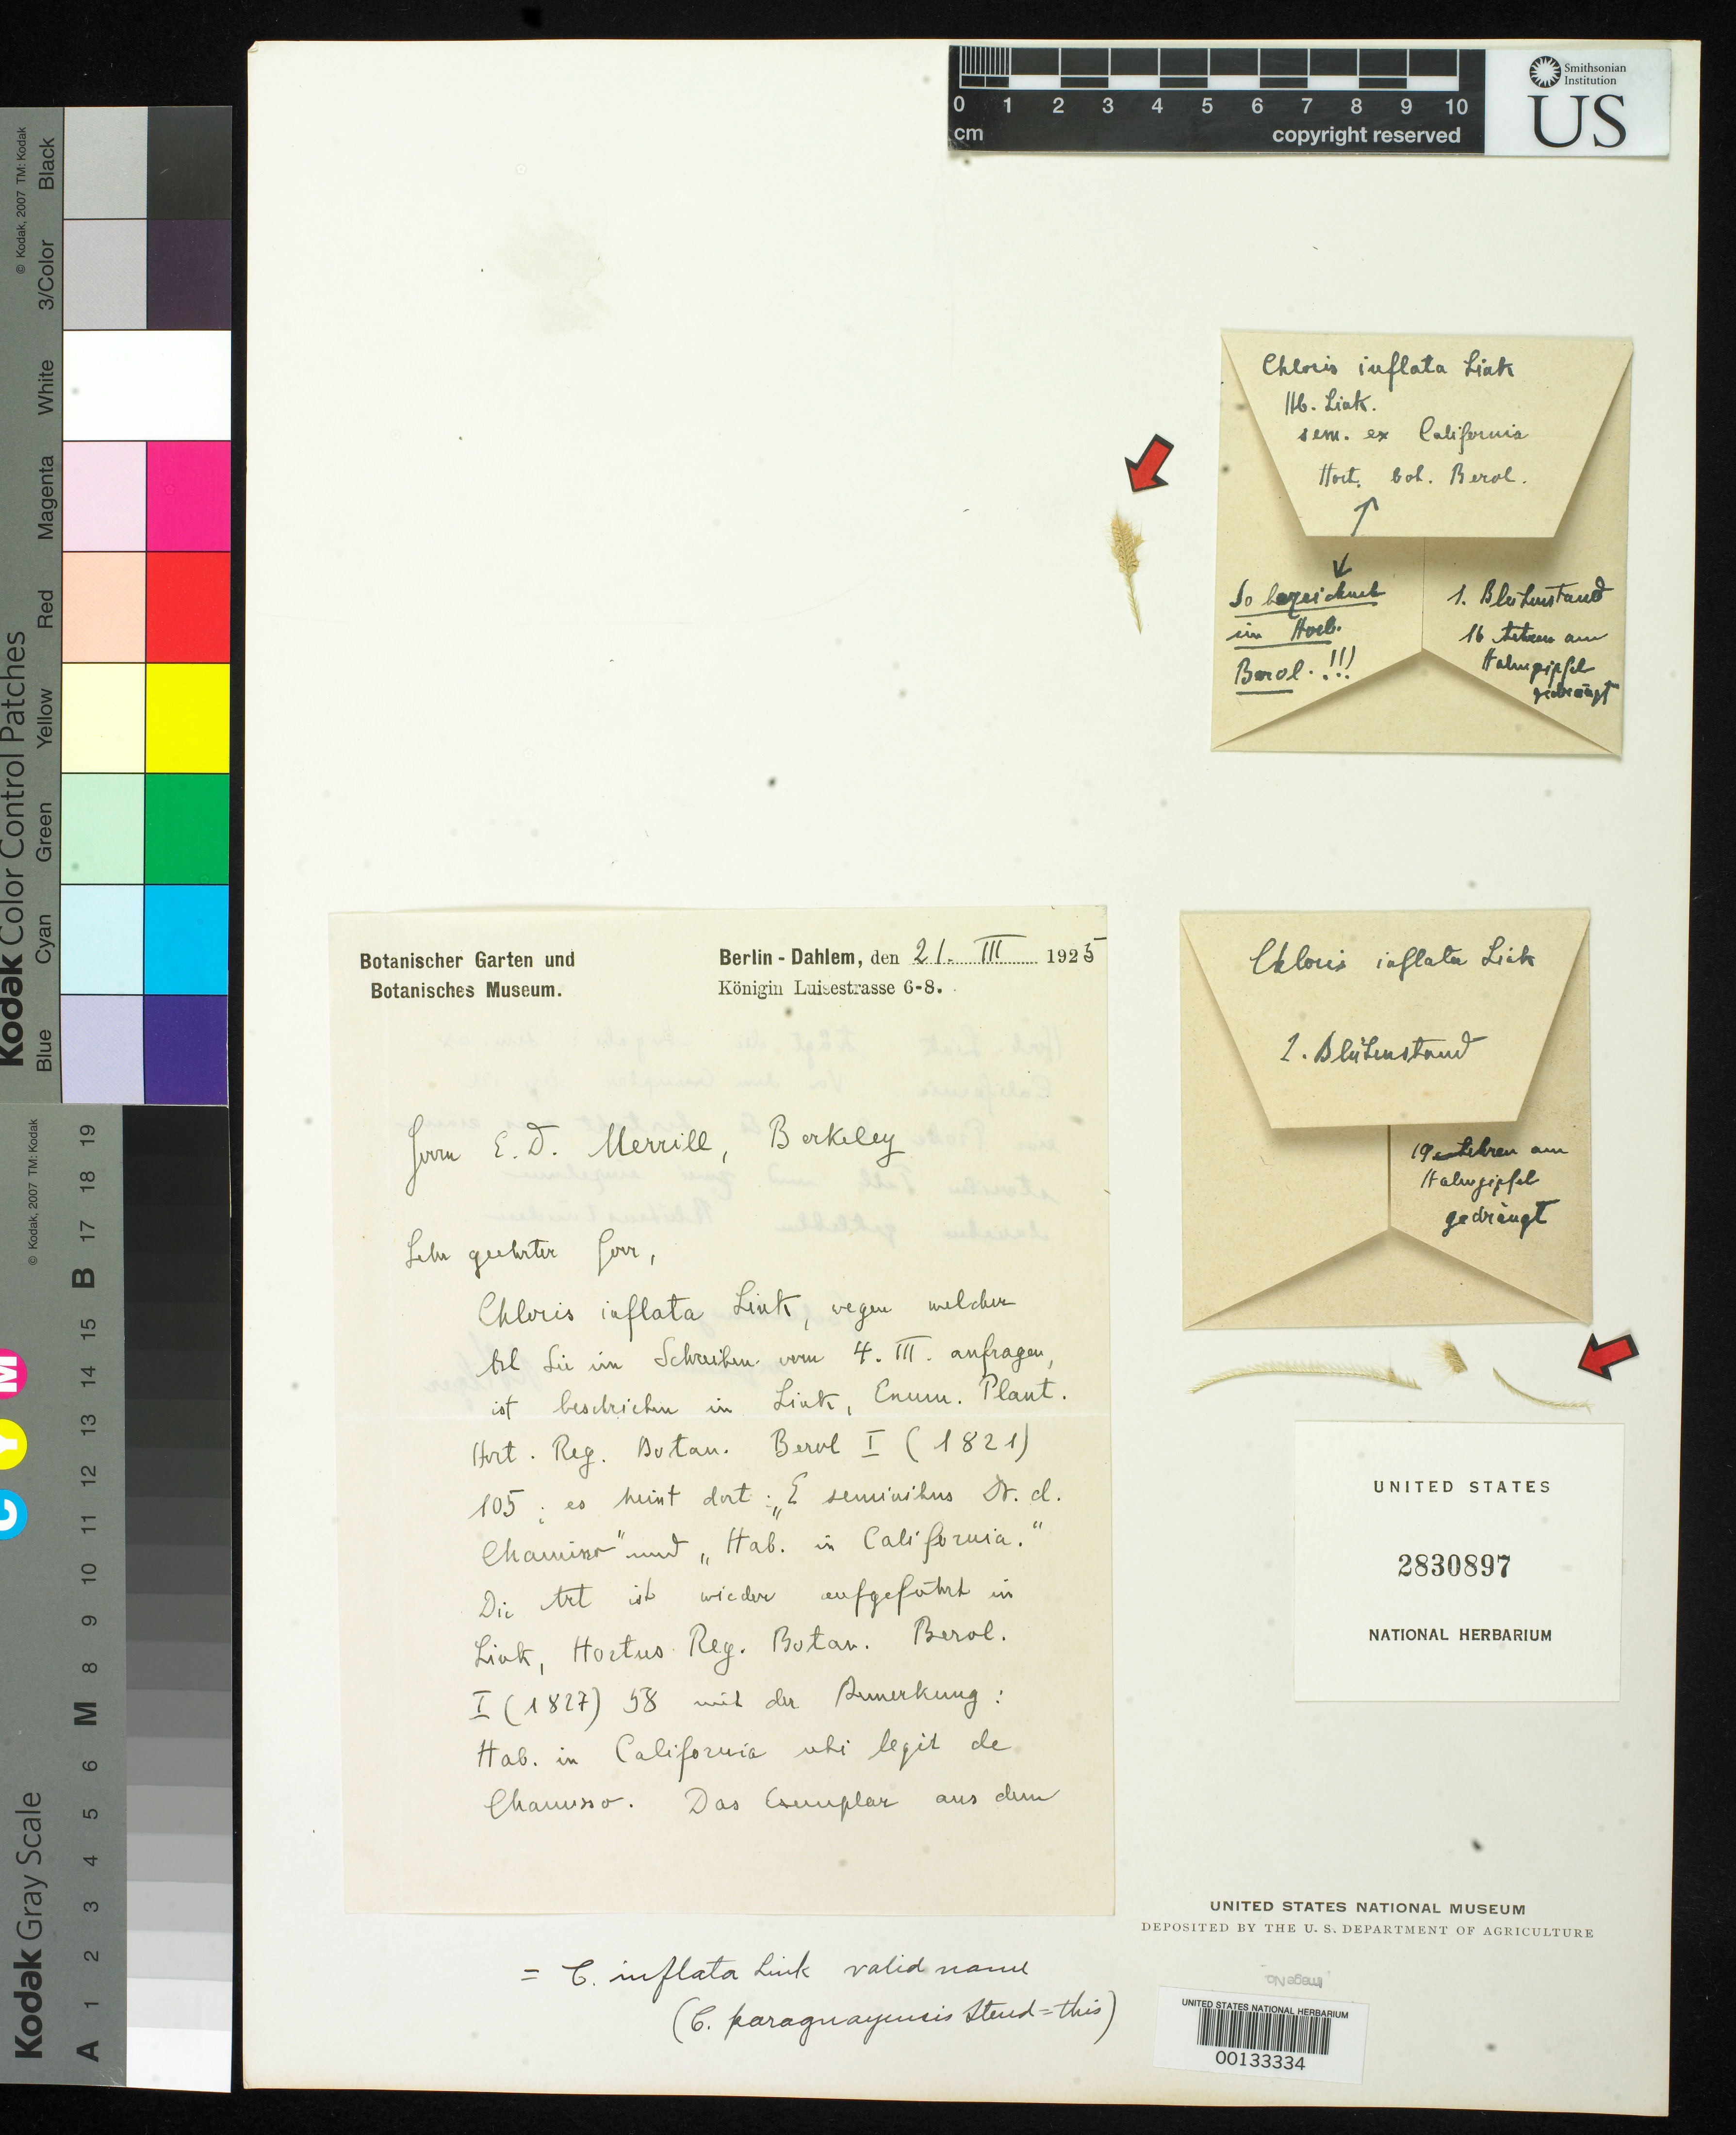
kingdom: Plantae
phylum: Tracheophyta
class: Liliopsida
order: Poales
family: Poaceae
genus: Chloris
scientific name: Chloris inflata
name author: Link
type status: Type Fragment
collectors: L. K. A. von Chamisso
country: United States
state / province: California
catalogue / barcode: US 2830897